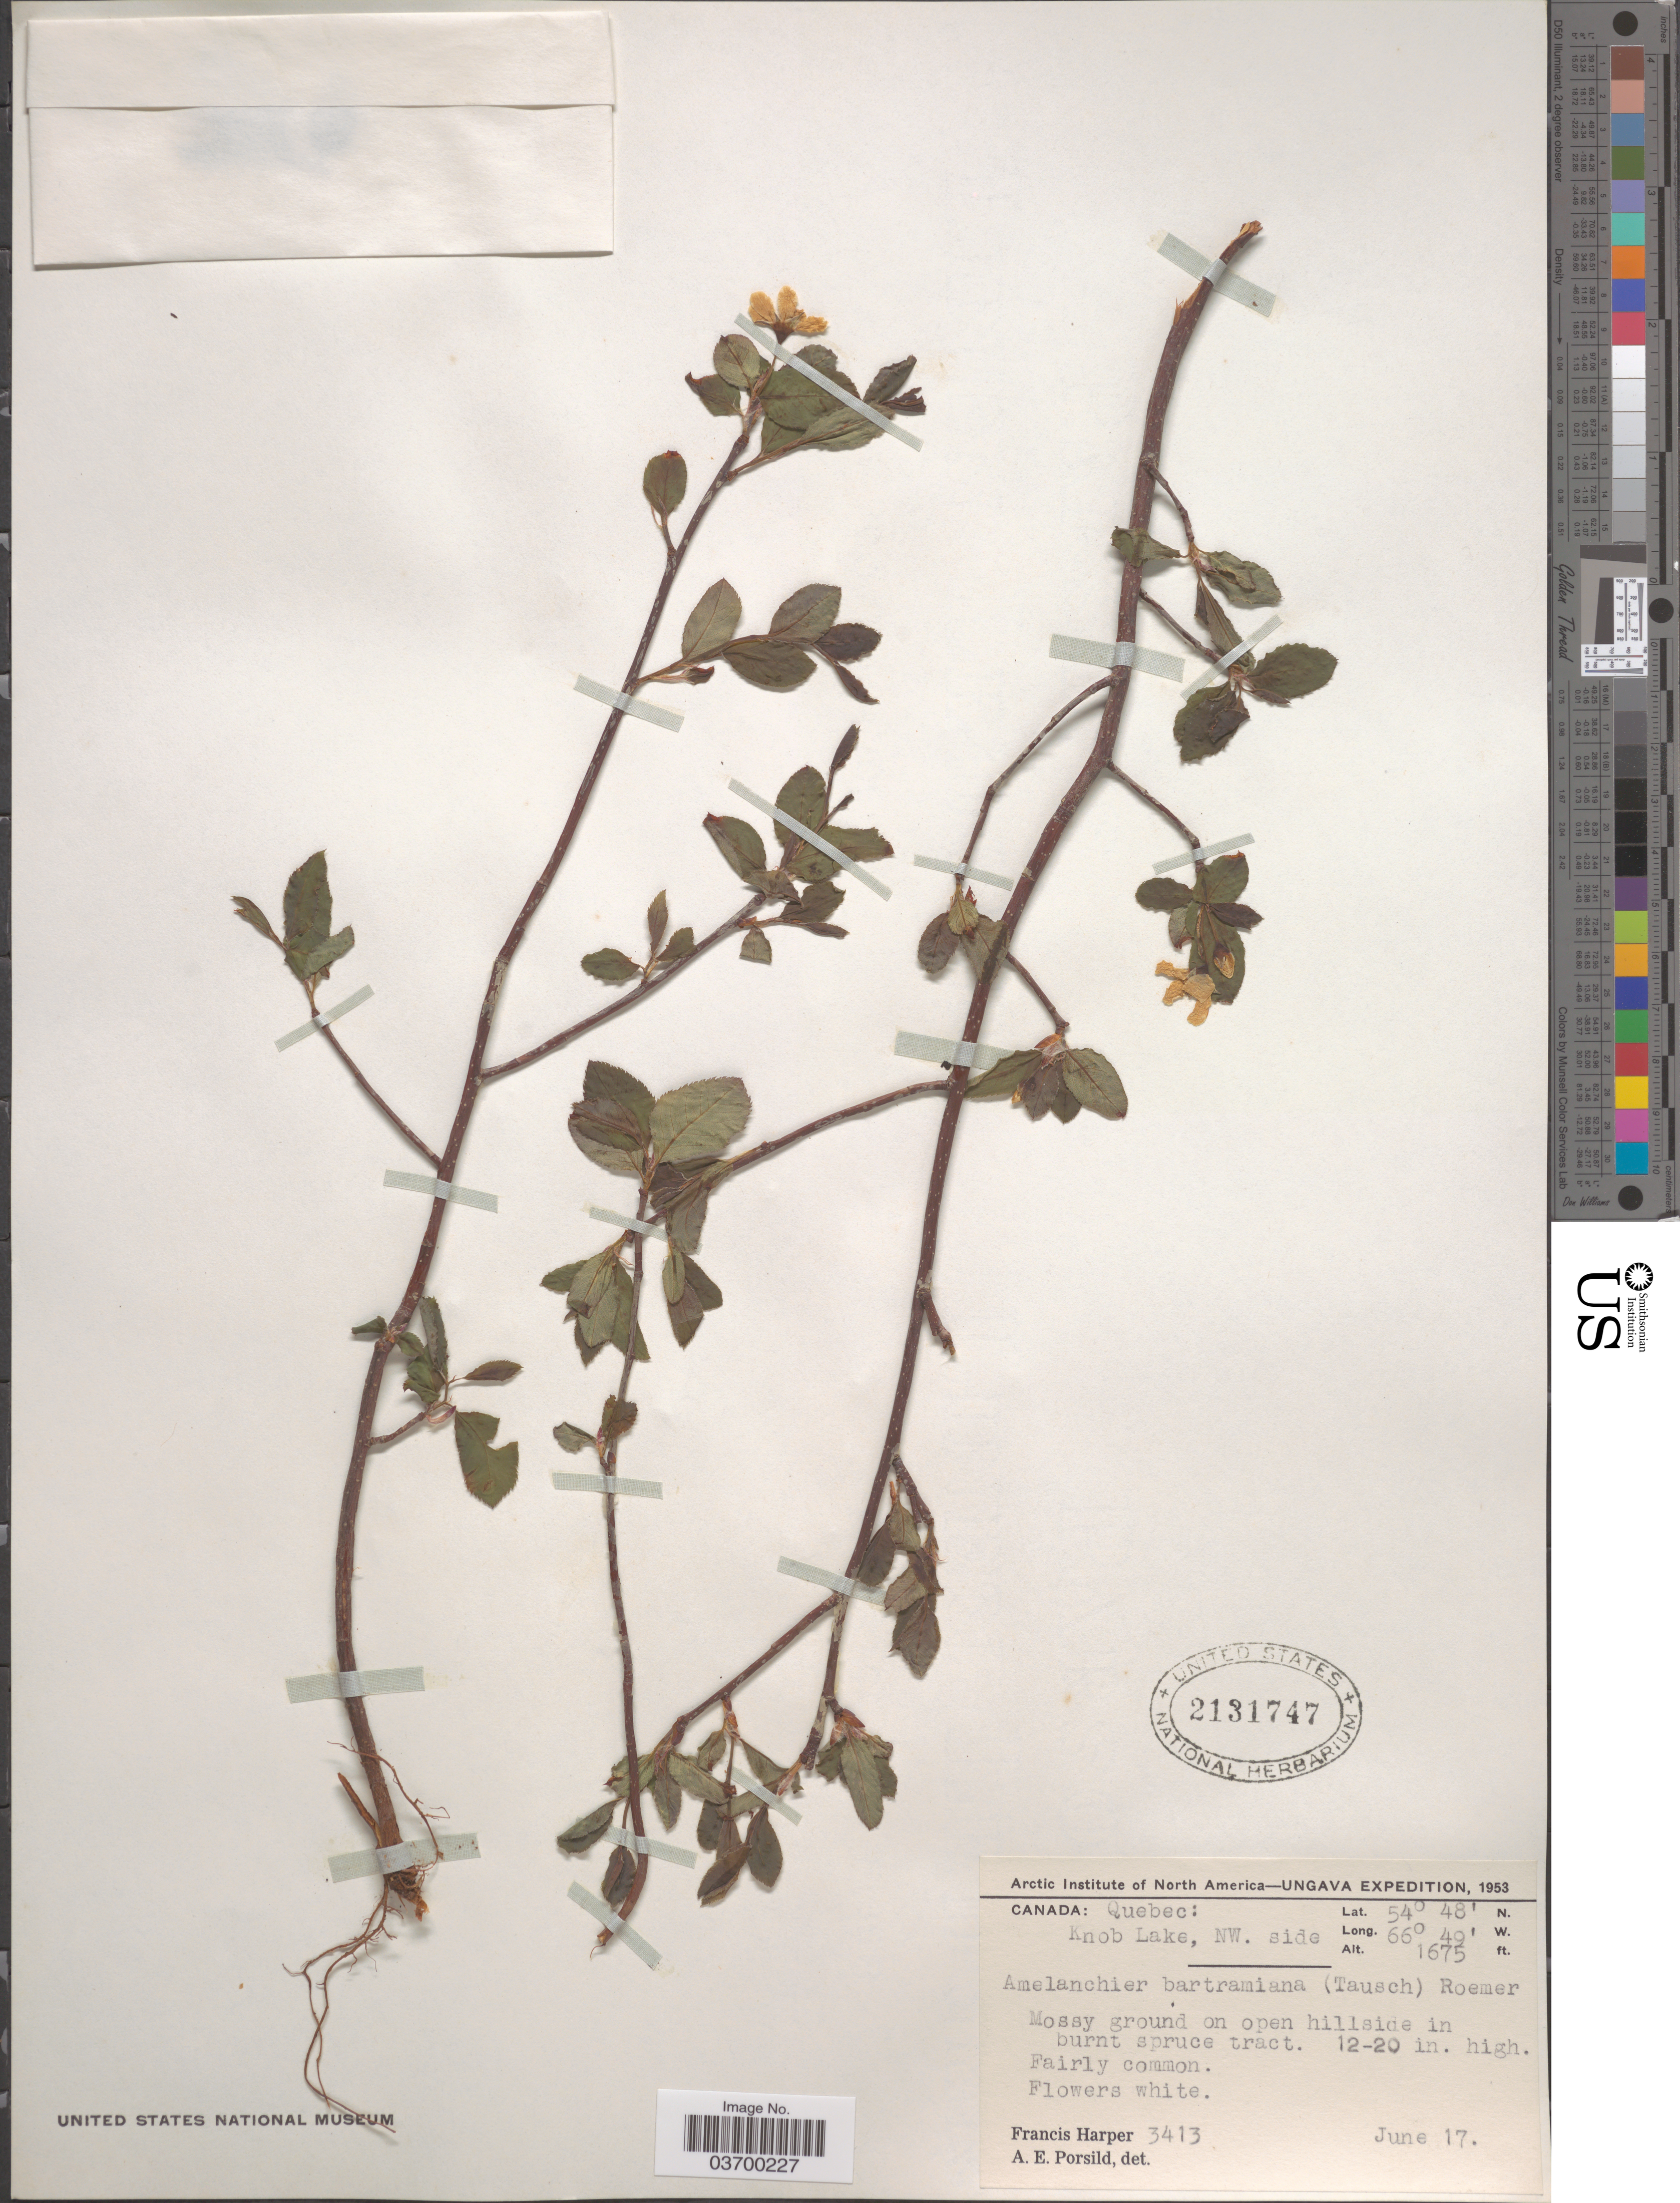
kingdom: Plantae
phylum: Tracheophyta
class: Magnoliopsida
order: Rosales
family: Rosaceae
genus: Amelanchier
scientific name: Amelanchier bartramiana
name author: (Tausch) M. Roem.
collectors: F. Harper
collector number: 3413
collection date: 1953-06-17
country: Canada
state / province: Quebec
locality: Knob Lake, NW. side.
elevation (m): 511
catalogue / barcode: US 2131747